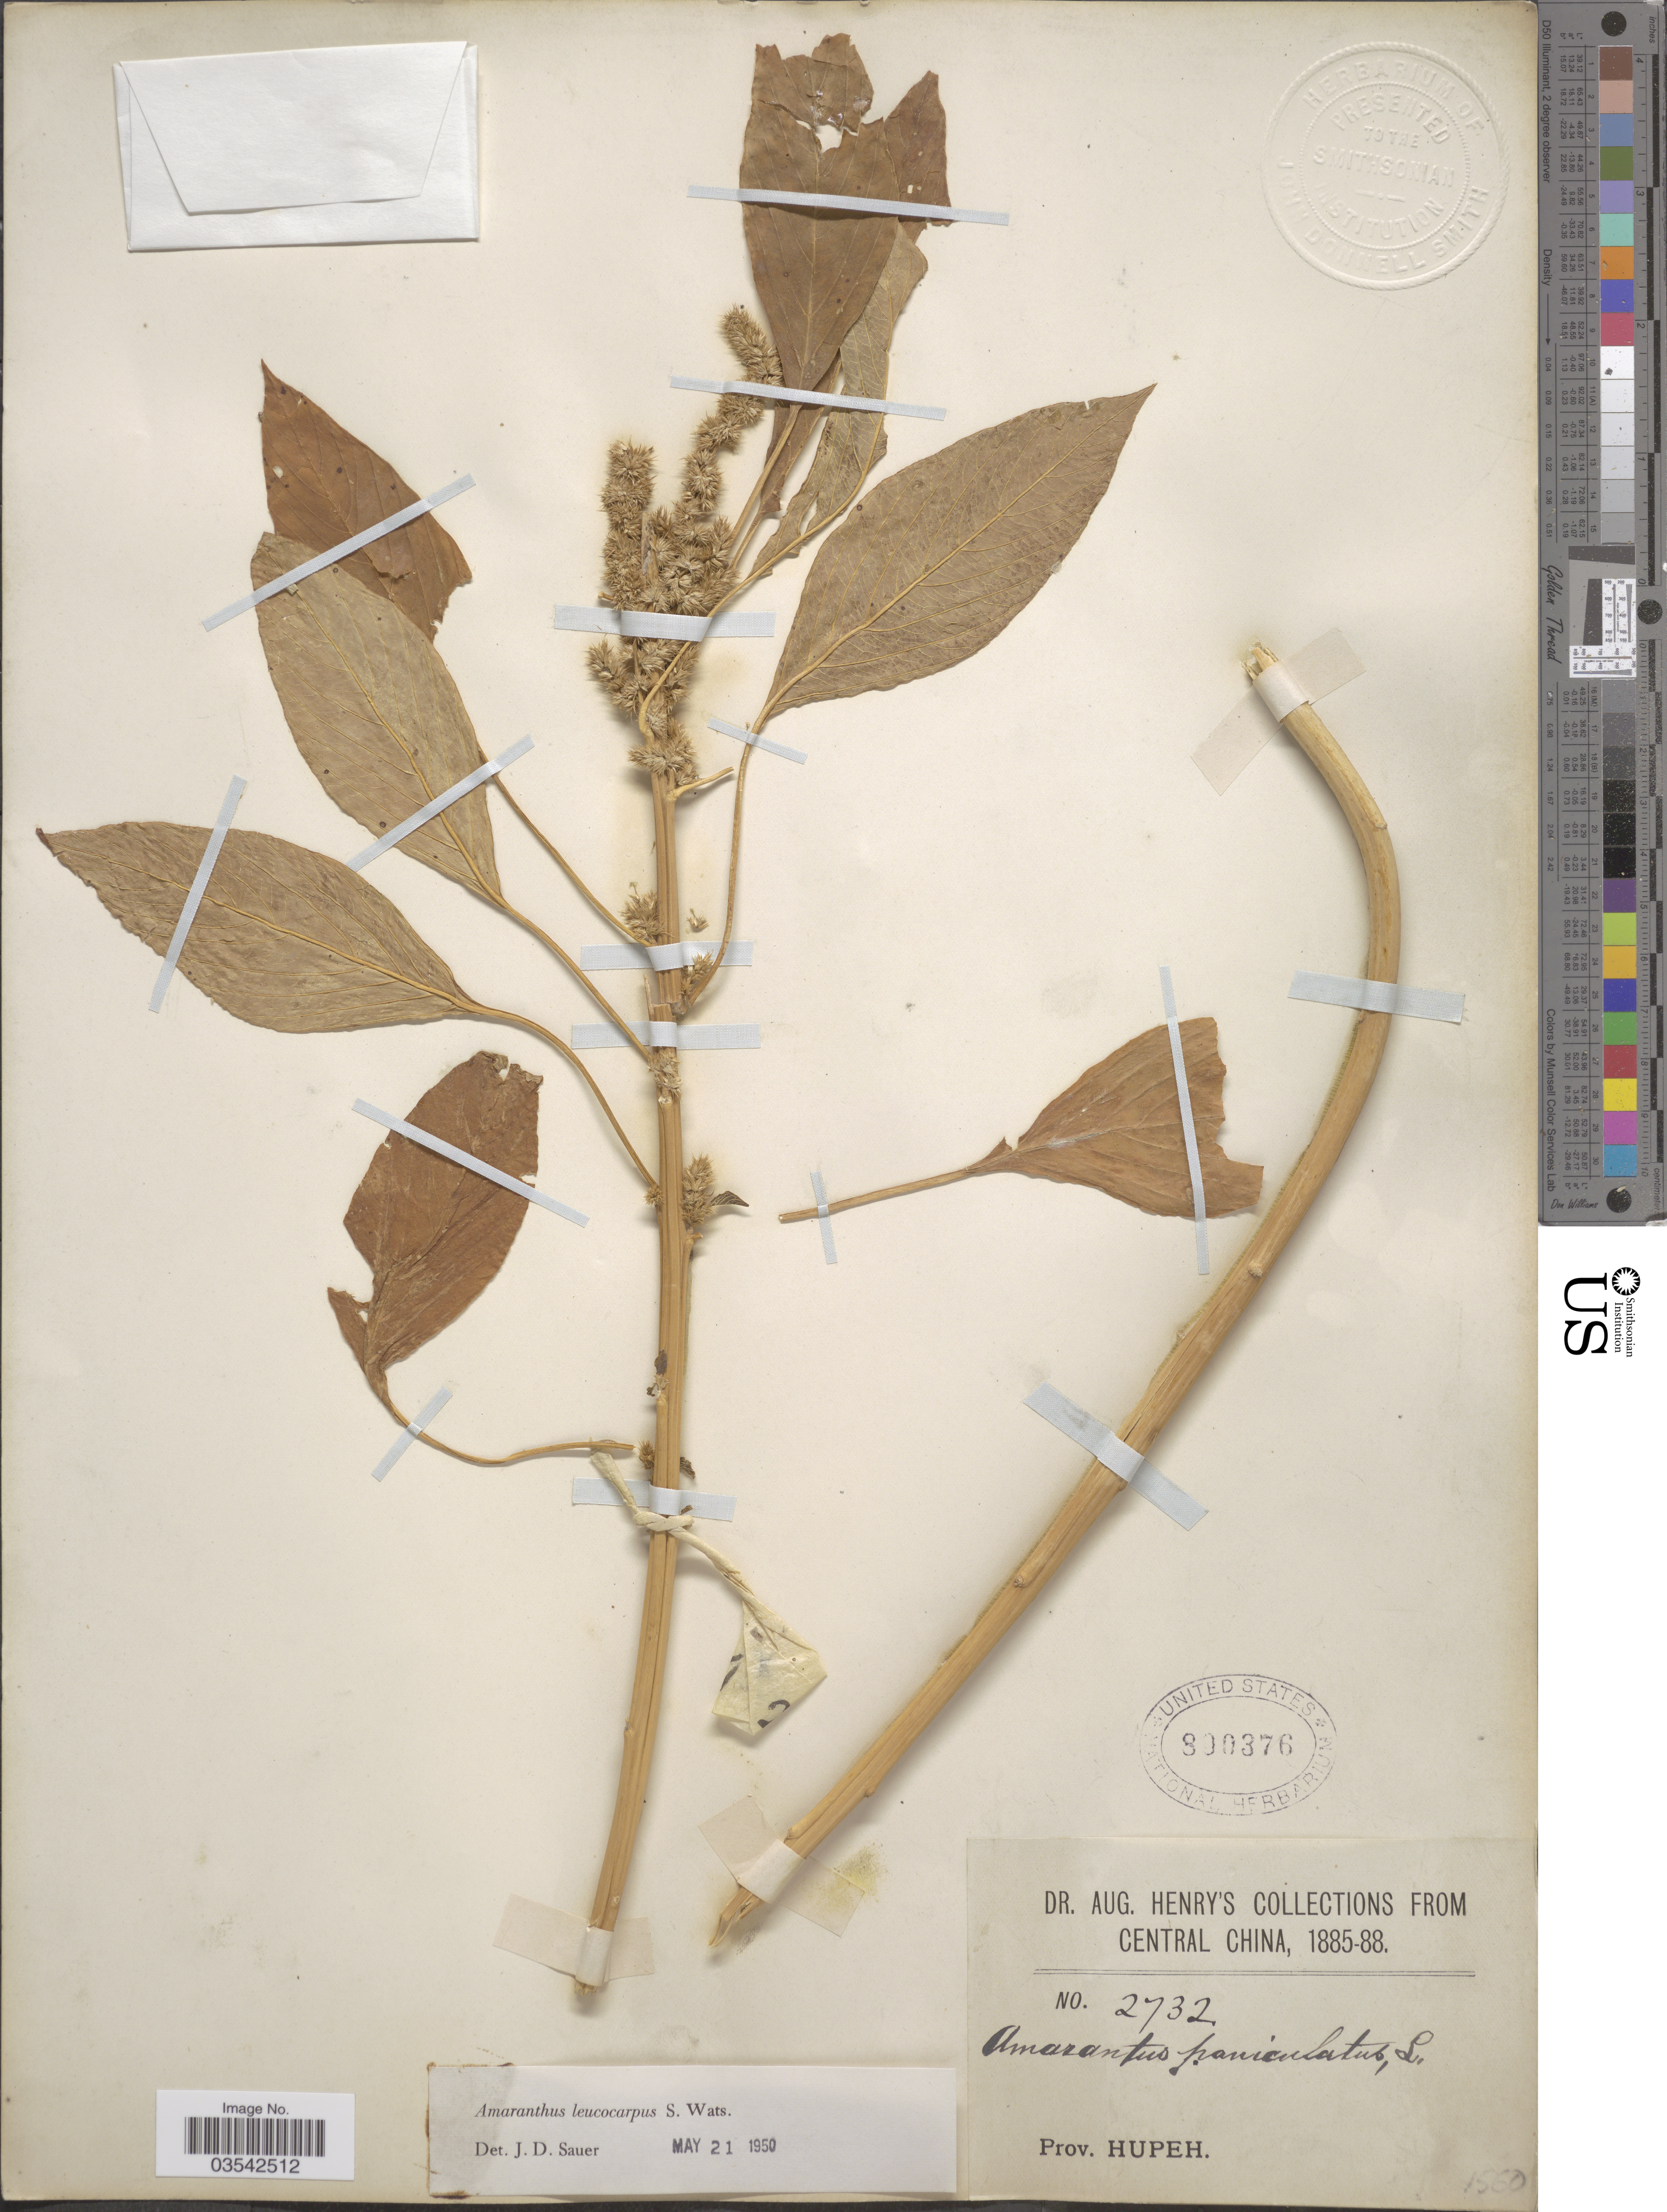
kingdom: Plantae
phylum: Tracheophyta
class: Magnoliopsida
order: Caryophyllales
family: Amaranthaceae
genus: Amaranthus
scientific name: Amaranthus leucocarpus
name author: S. Watson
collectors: A. Henry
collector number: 2732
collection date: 1885/1888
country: China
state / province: Hubei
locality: Central China. Prov. Hupeh.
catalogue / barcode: US 800376